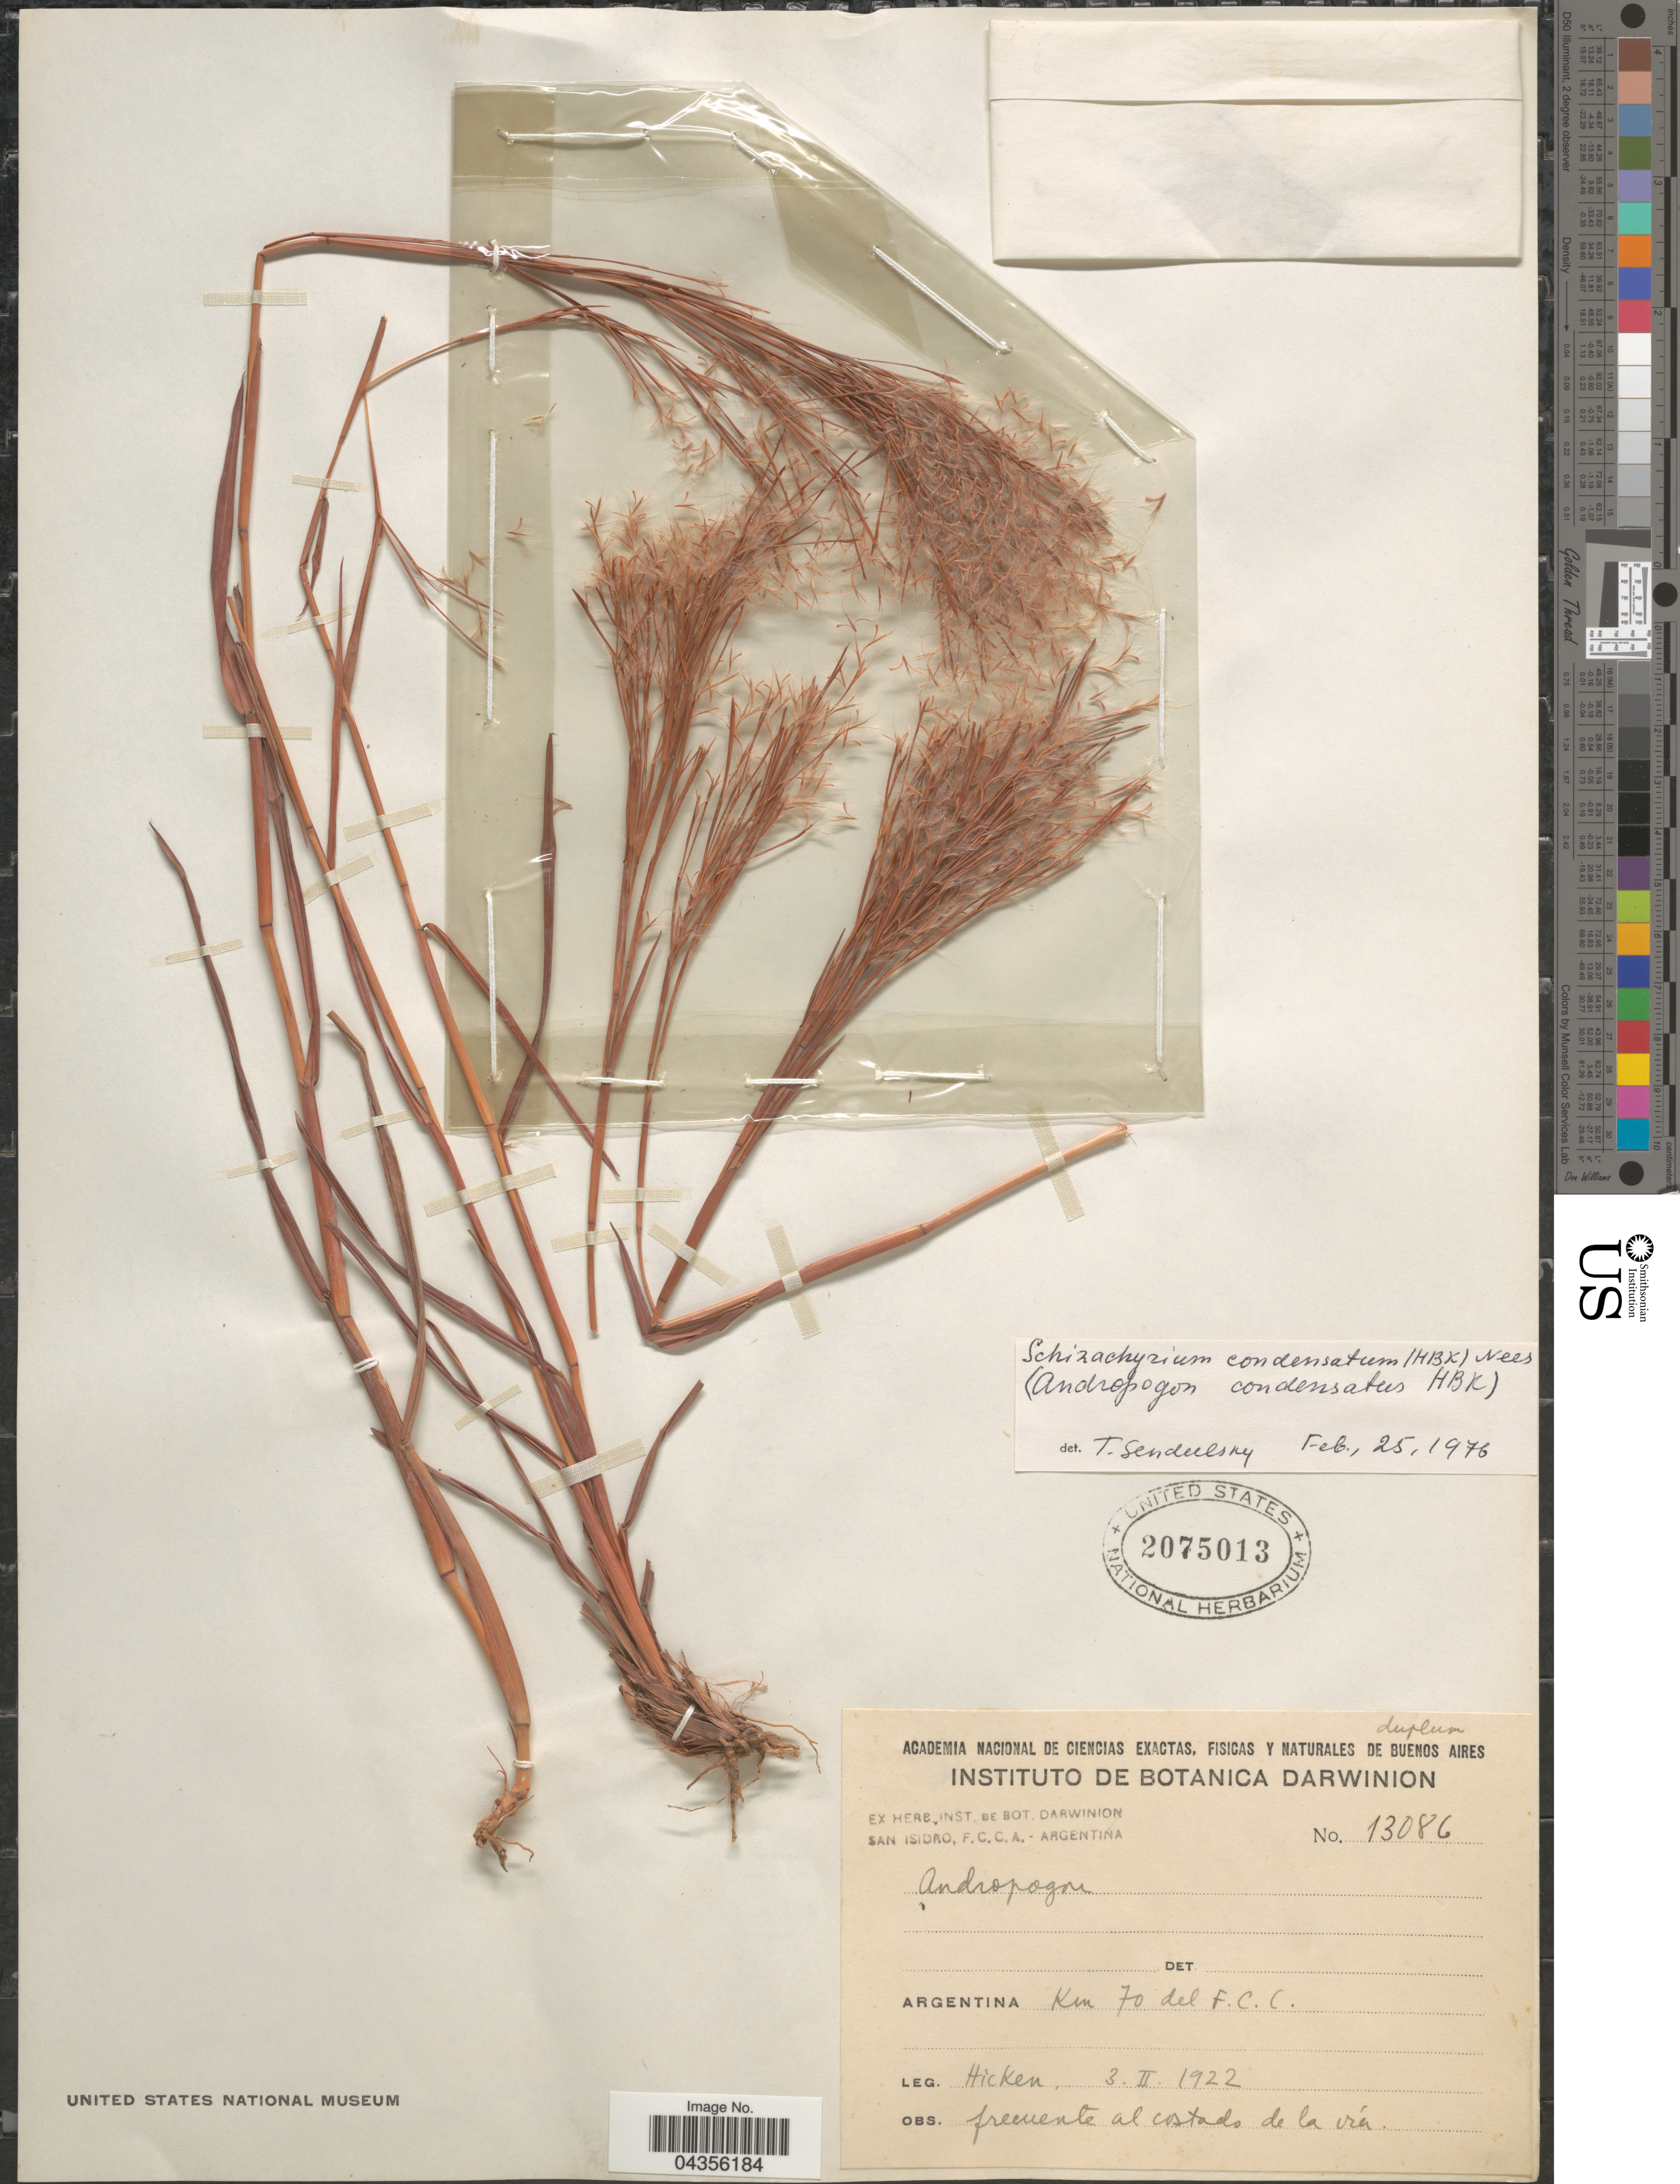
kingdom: Plantae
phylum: Tracheophyta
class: Liliopsida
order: Poales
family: Poaceae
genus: Schizachyrium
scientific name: Schizachyrium condensatum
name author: (Kunth) Nees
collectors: Hicken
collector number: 13086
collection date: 1922-02-03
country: Argentina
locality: Km 70 del F.C.C.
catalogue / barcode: US 2075013